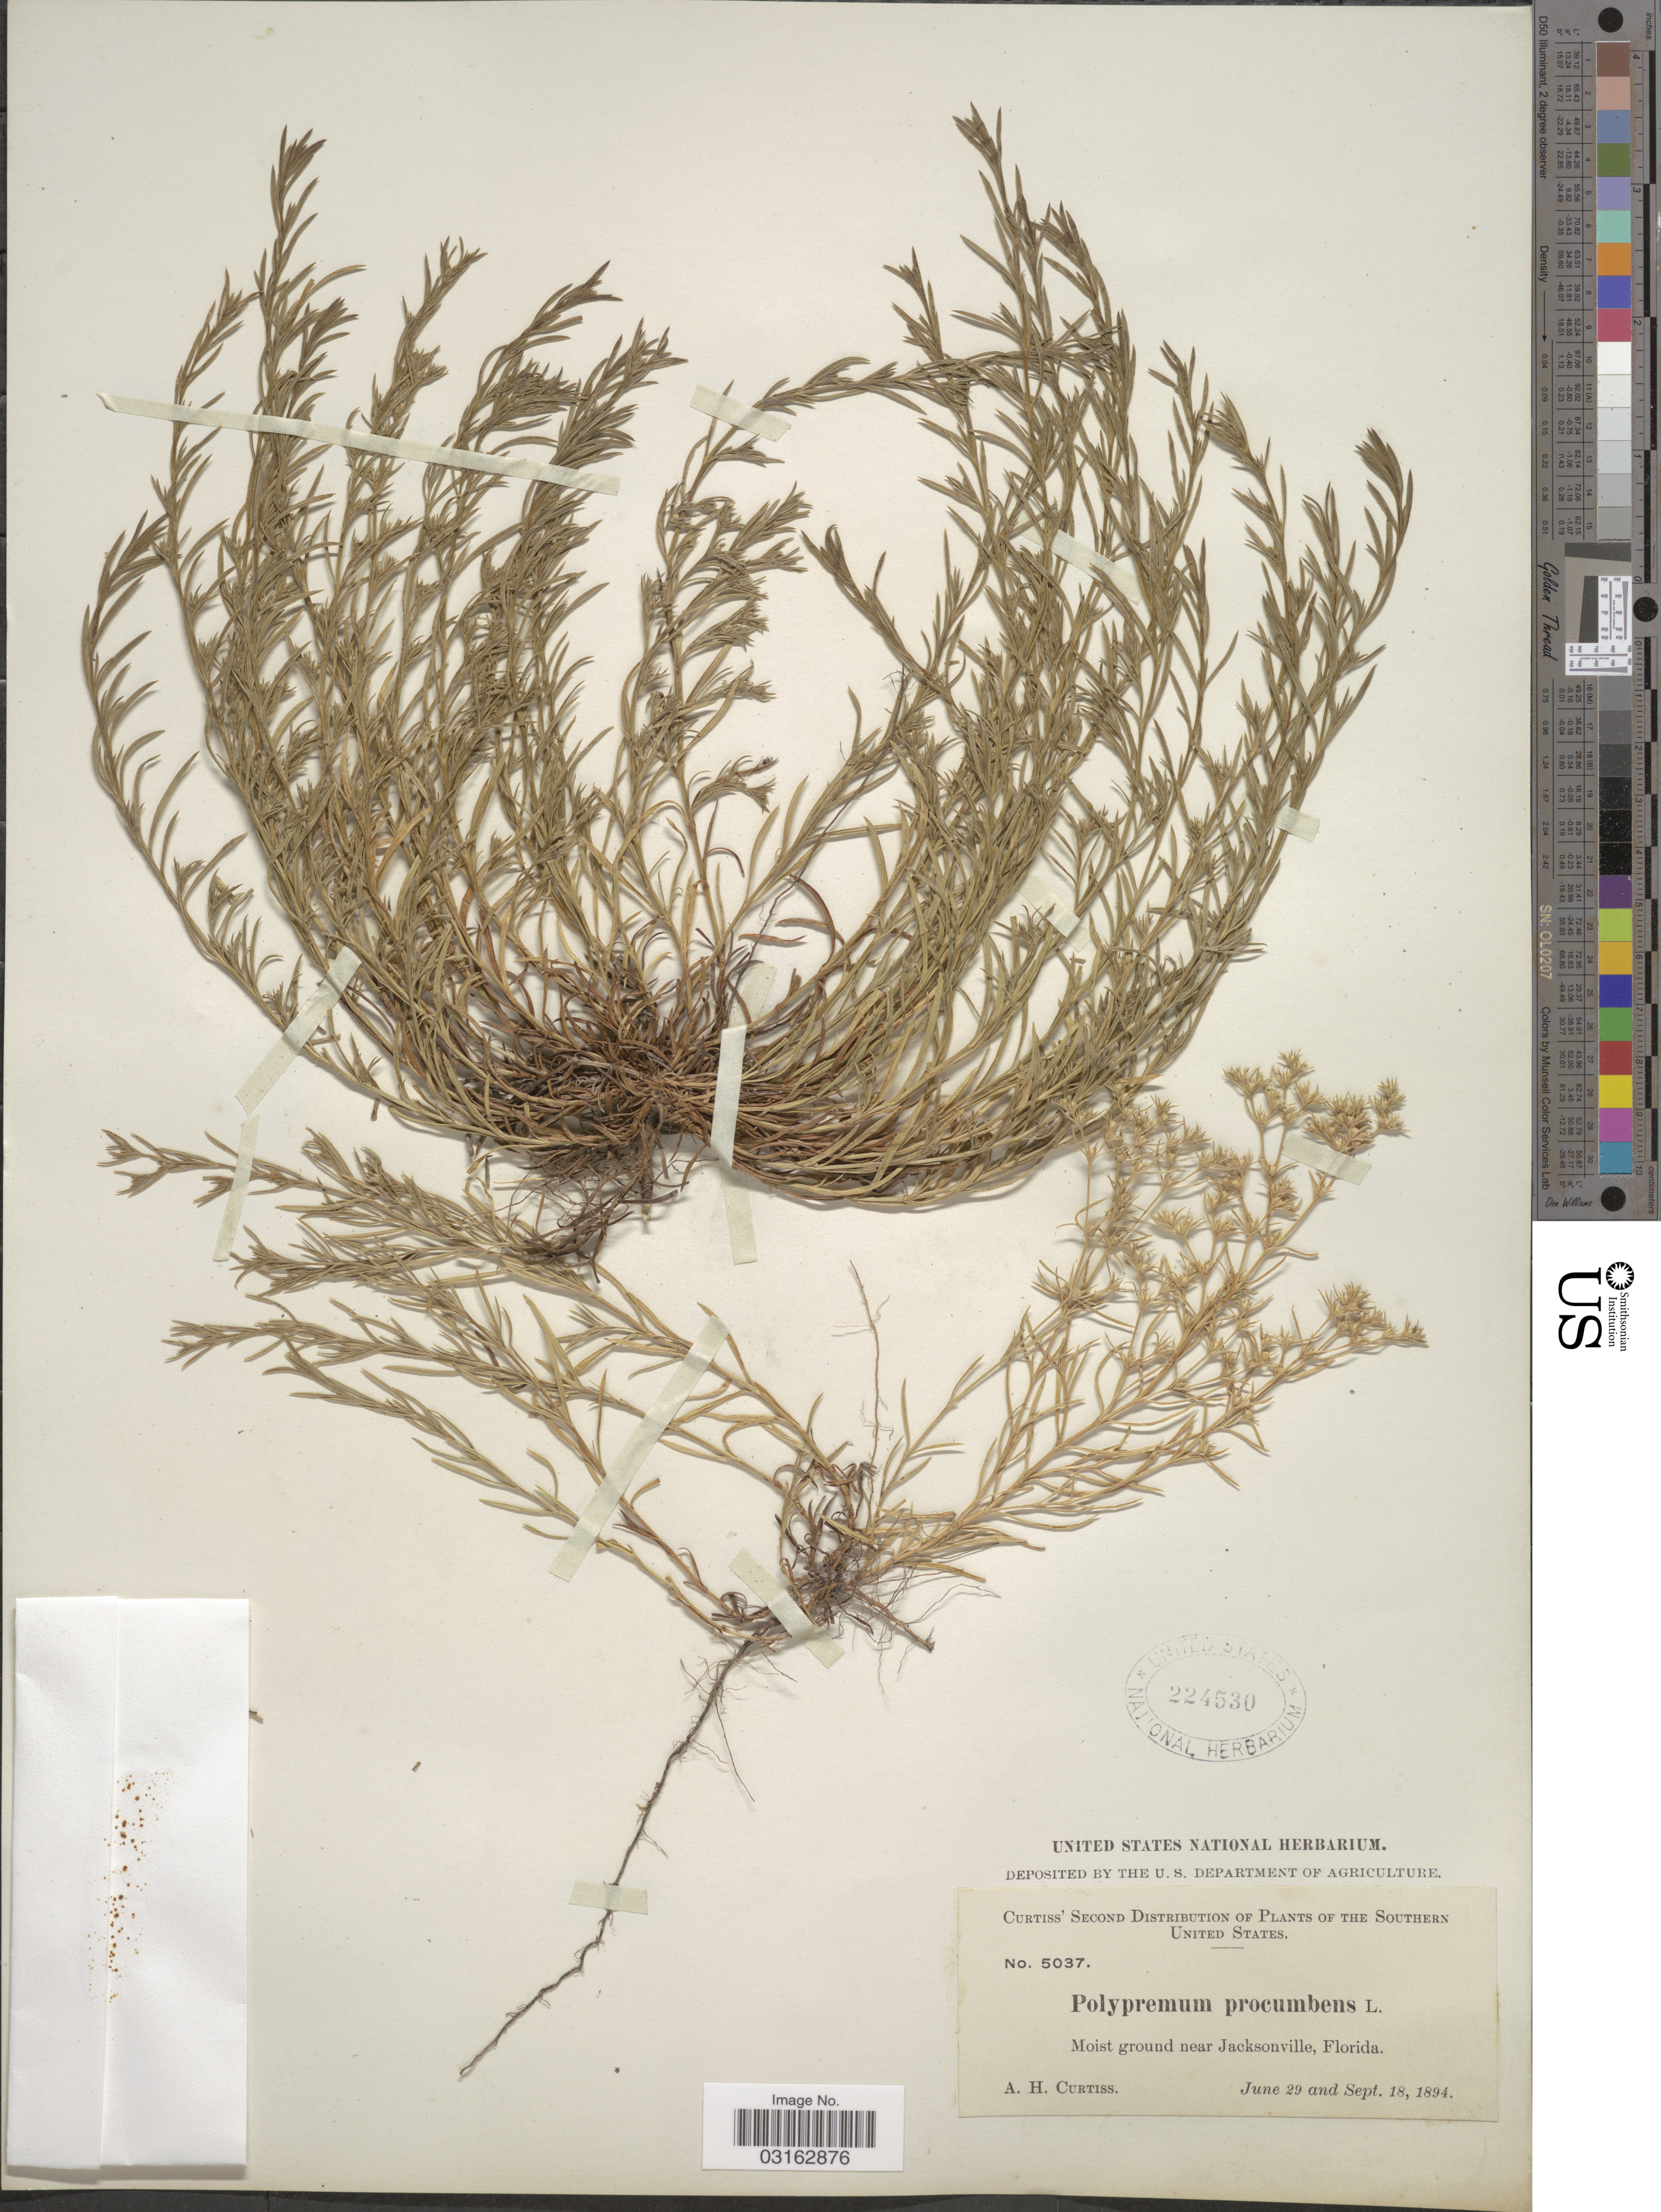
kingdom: Plantae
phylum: Tracheophyta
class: Magnoliopsida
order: Lamiales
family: Tetrachondraceae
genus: Polypremum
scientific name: Polypremum procumbens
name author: L.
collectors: A. H. Curtiss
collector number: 5037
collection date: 1894-06-29/1894-09-18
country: United States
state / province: Florida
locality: The Southern United States, Moist ground near Jacksonville.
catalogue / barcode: US 224530